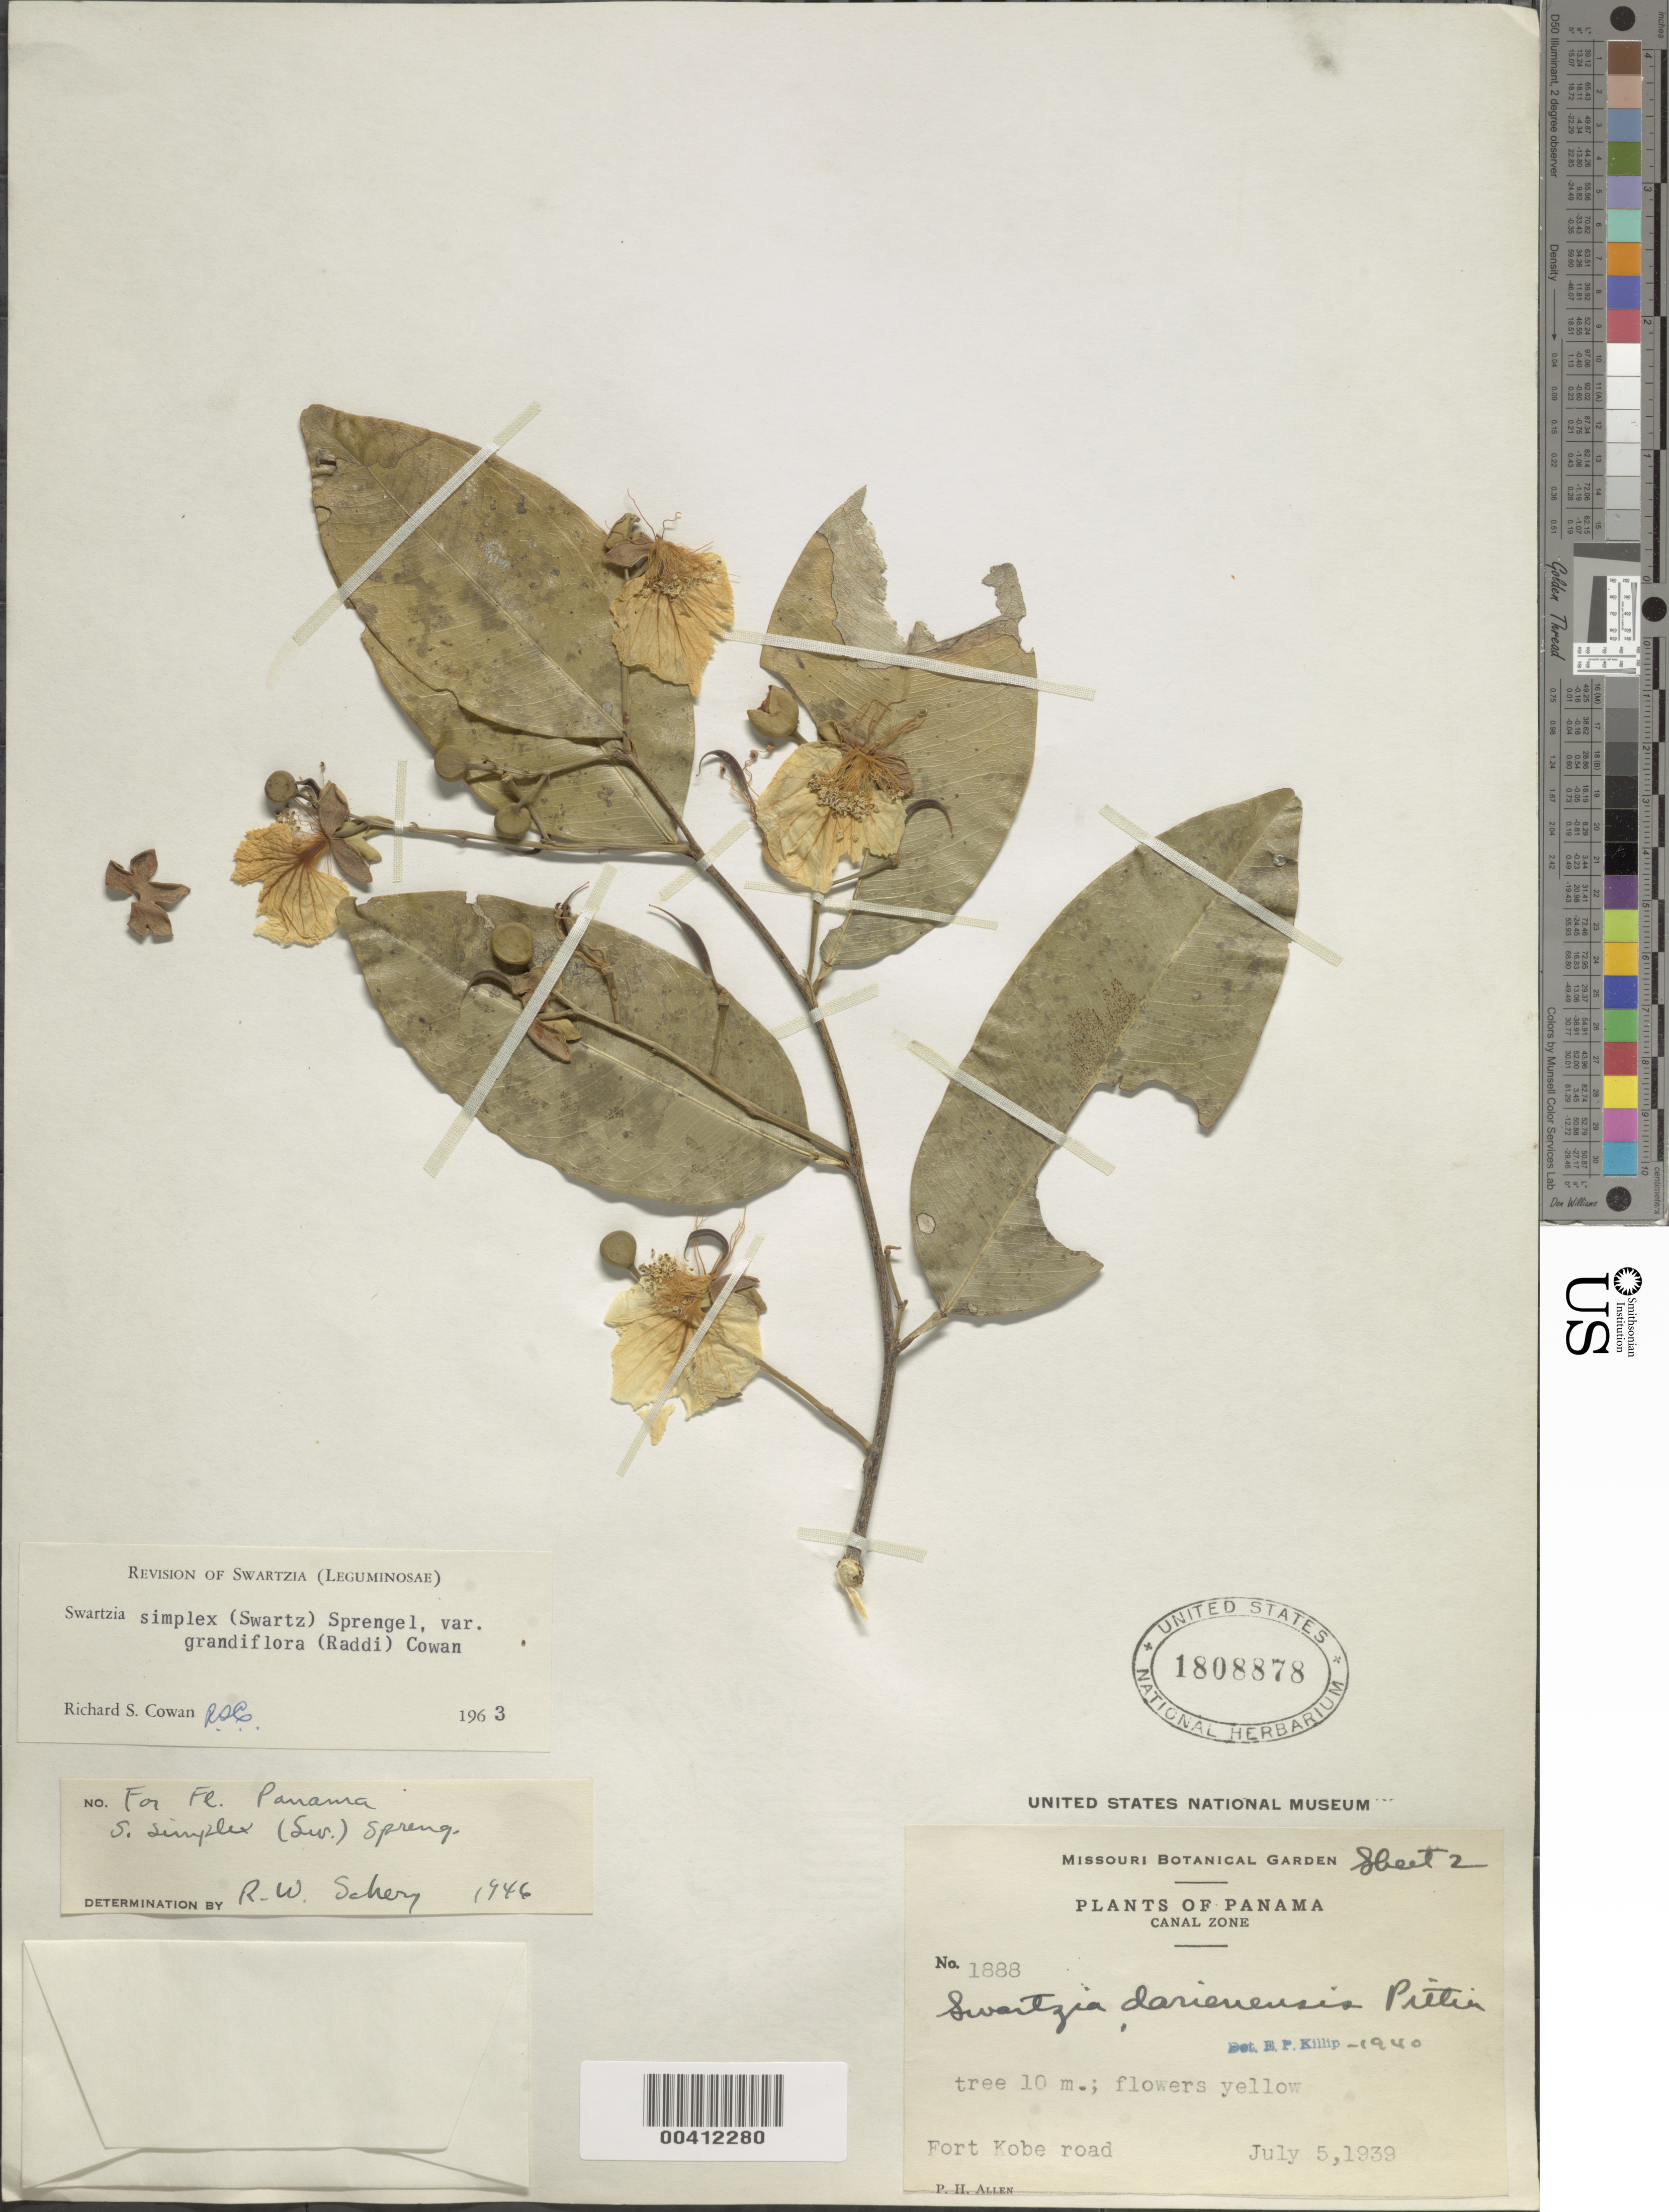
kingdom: Plantae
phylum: Tracheophyta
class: Magnoliopsida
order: Fabales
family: Fabaceae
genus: Swartzia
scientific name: Swartzia simplex var. ochnacea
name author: (DC.) R.S. Cowan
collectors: P. H. Allen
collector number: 1888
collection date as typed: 05 Jul 1939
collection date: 1939-07-05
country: Panama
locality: Fort Kobe road.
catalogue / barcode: US 1808878